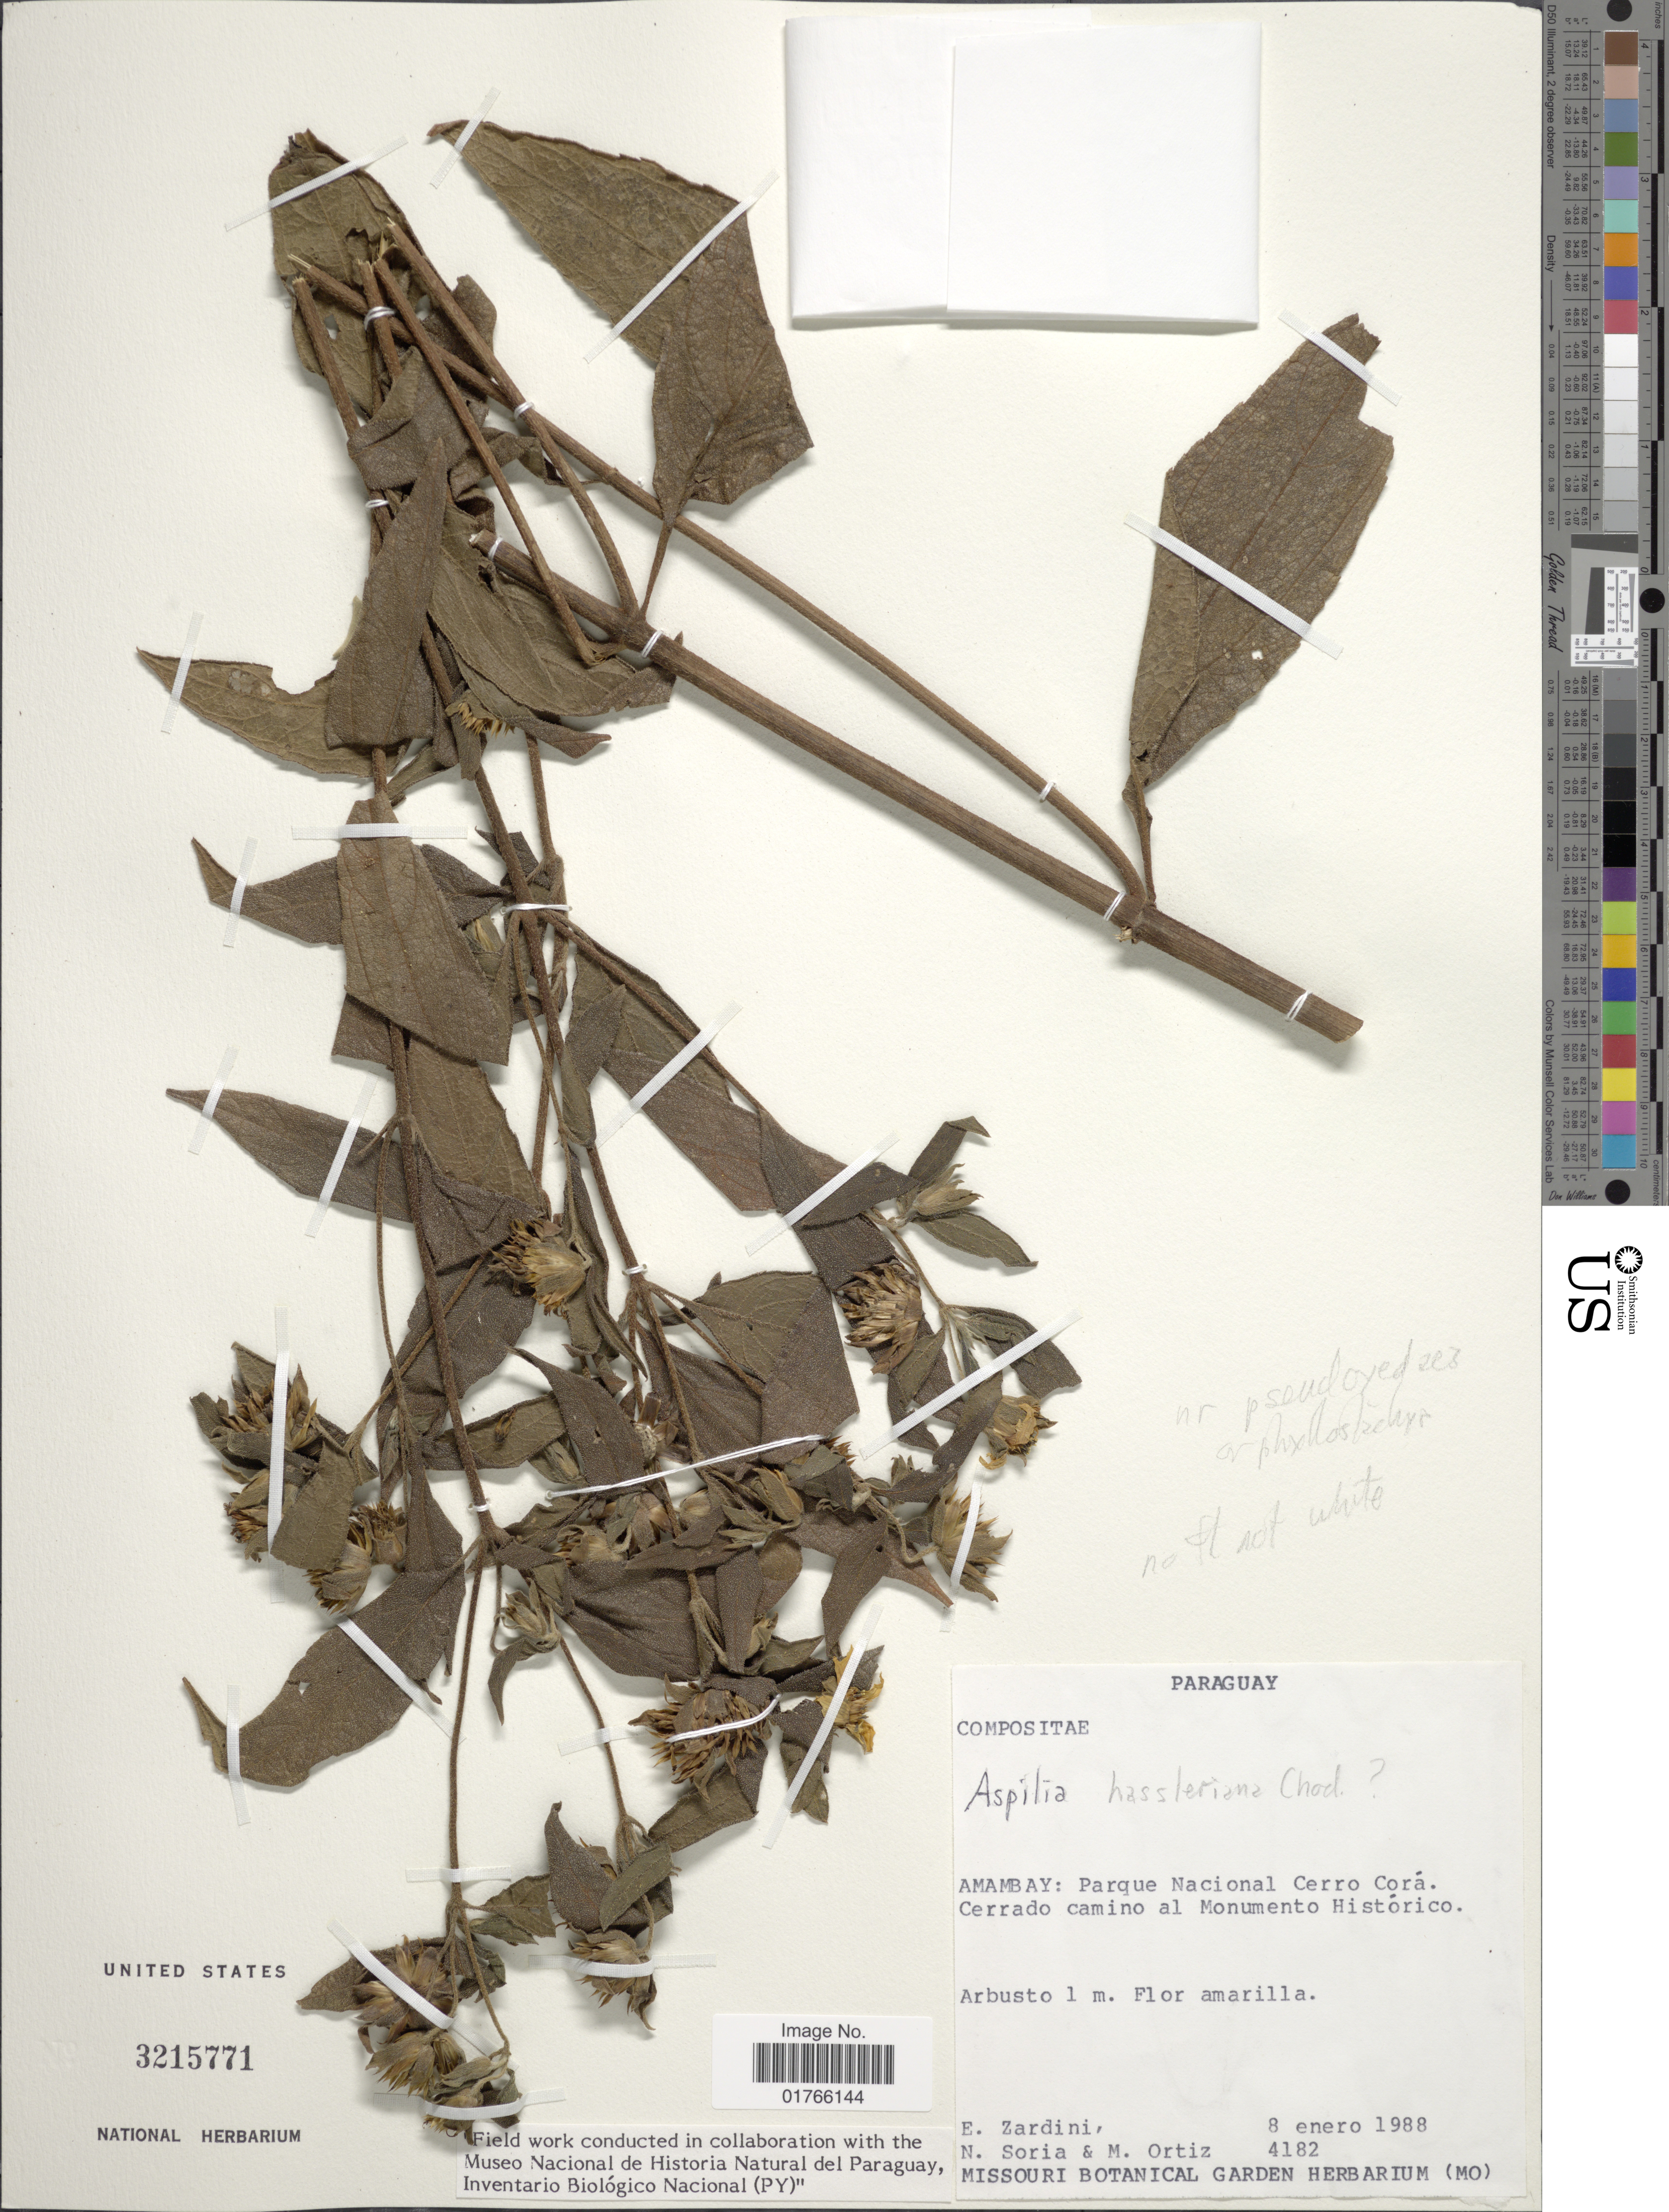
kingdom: Plantae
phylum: Tracheophyta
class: Magnoliopsida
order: Asterales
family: Asteraceae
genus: Aspilia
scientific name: Aspilia sp.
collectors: E. M. Zardini, N. Soria & M. Ortíz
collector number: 4182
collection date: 1988-01-08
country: Paraguay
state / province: Amambay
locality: Parque Nacional Cerro Cora, Cerrado camino al Monumento Historico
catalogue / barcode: US 3215771